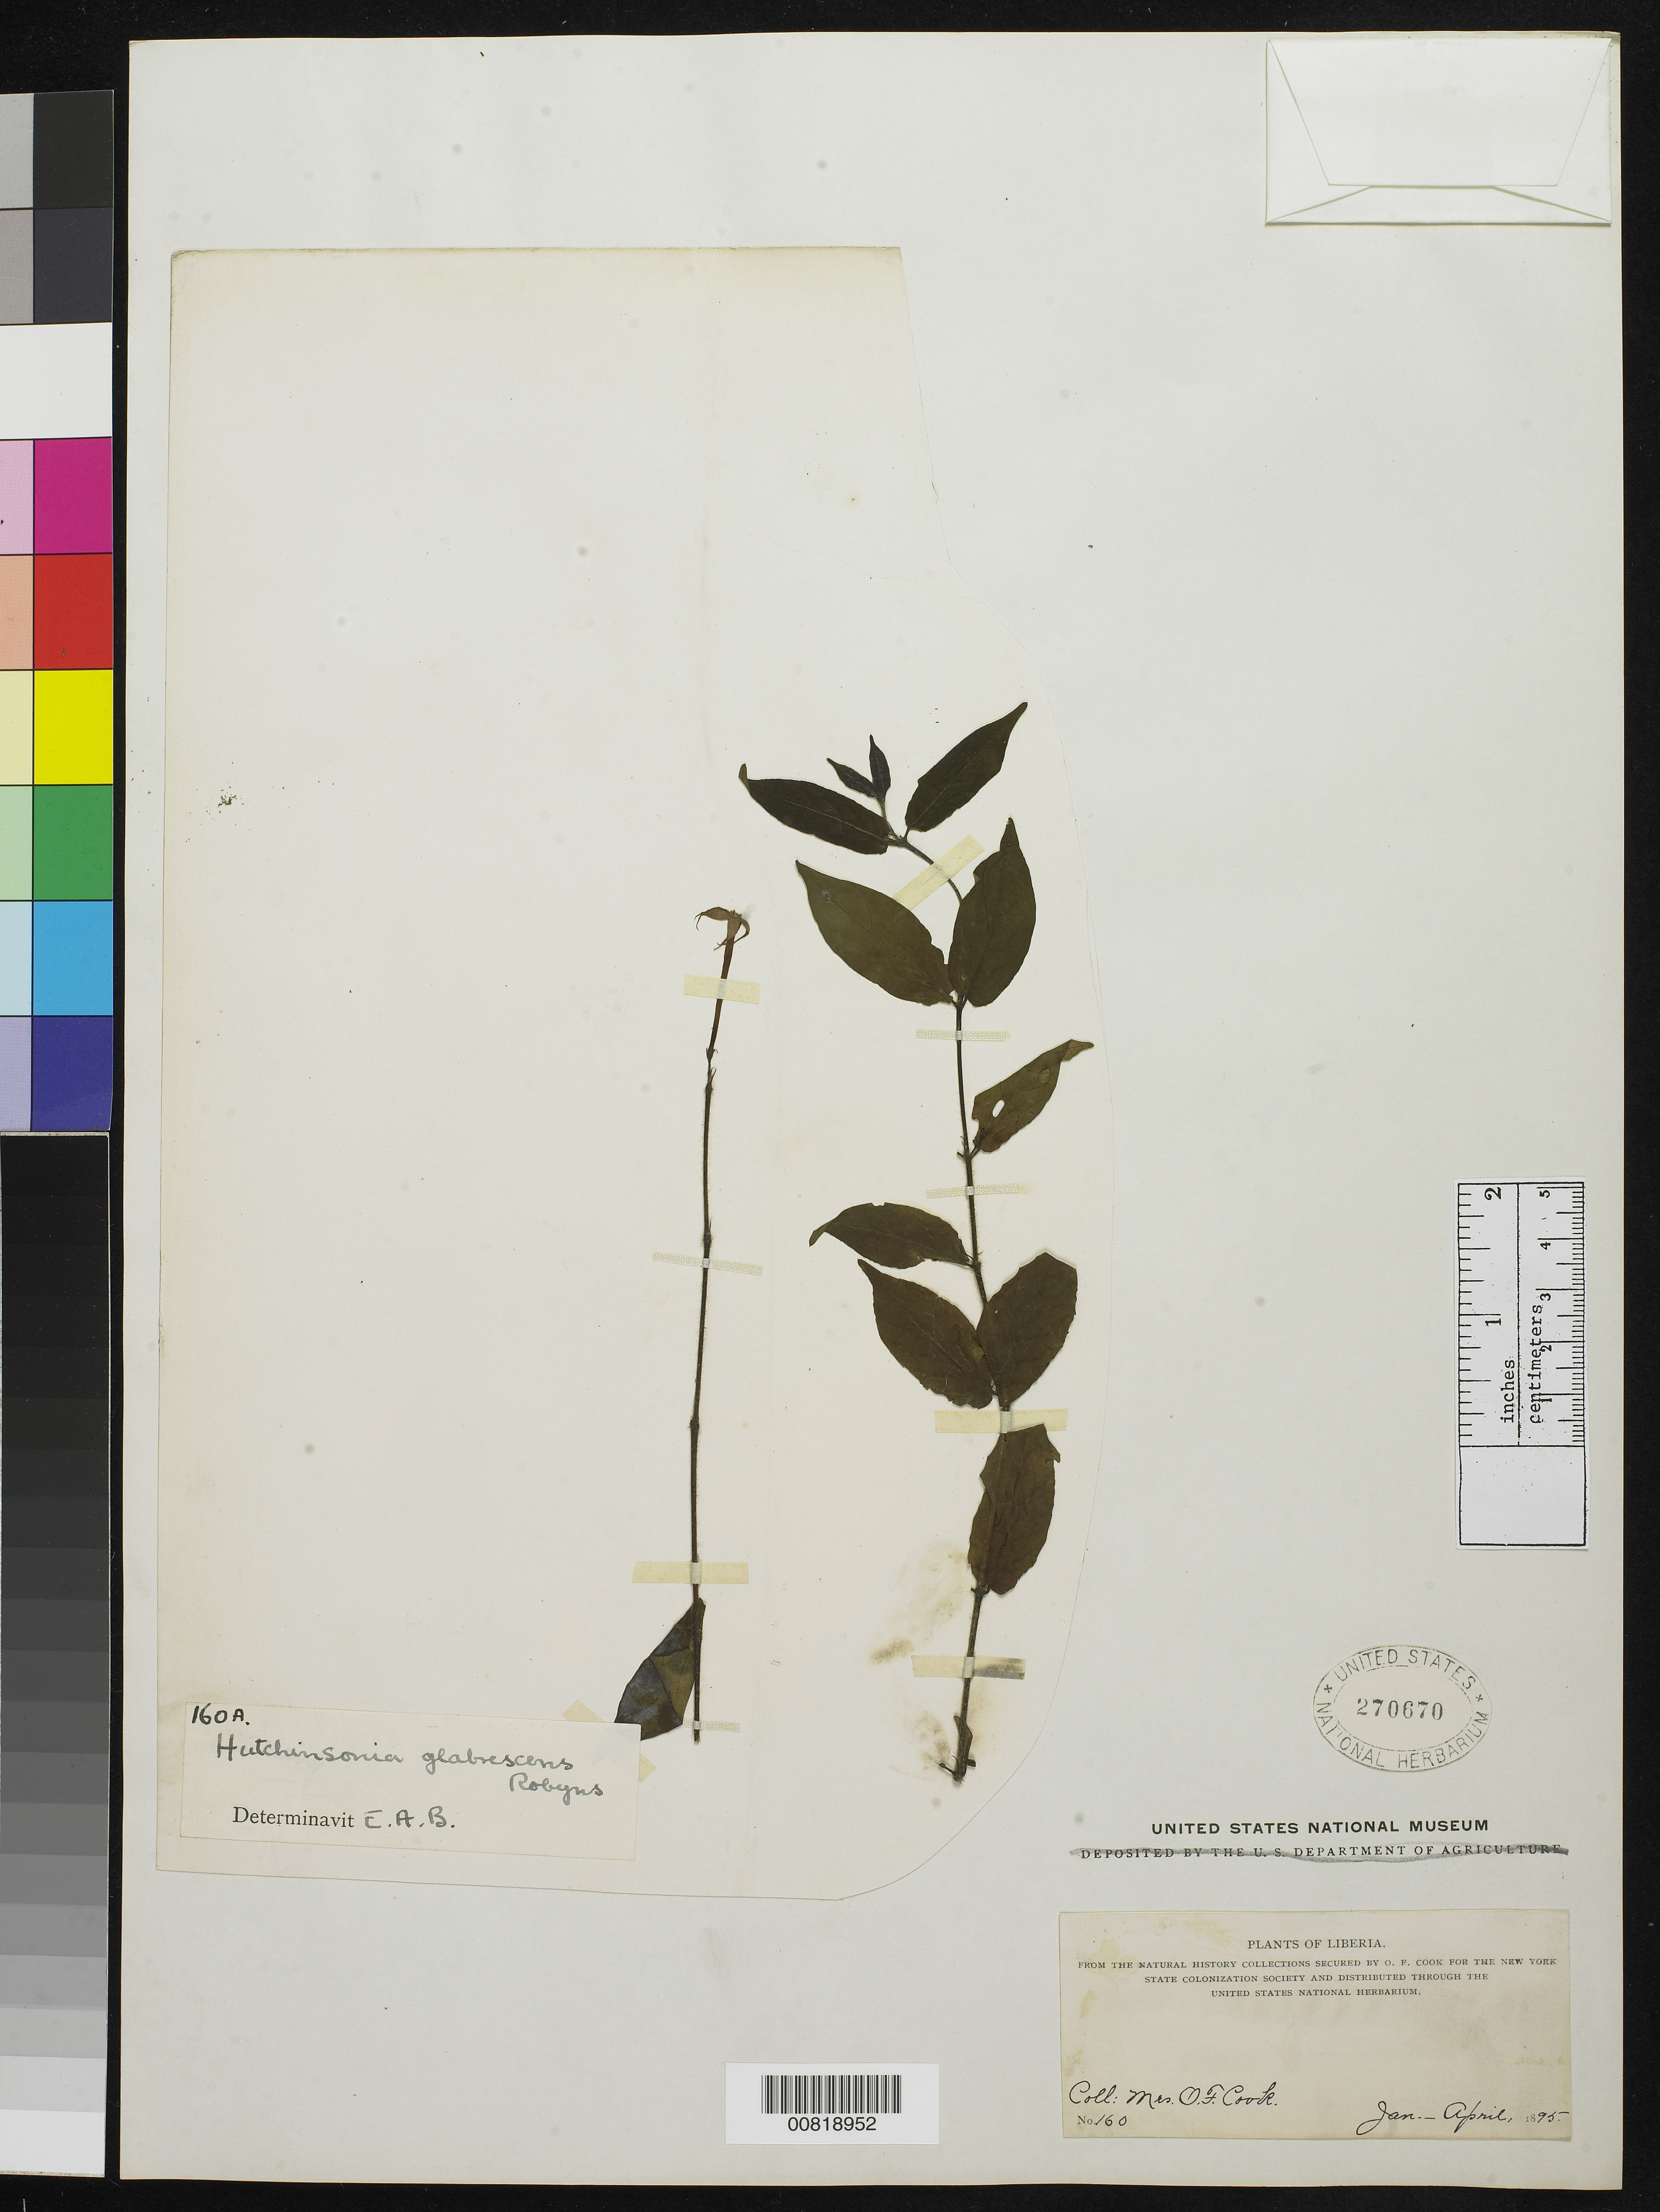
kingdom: Plantae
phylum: Tracheophyta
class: Magnoliopsida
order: Gentianales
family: Rubiaceae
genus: Hutchinsonia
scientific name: Hutchinsonia glabrescens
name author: Robyns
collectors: Alice C. Cook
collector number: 160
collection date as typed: Jan 1895 to -- Apr 1895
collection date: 1895-01/1895-04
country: Liberia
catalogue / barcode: US 270670